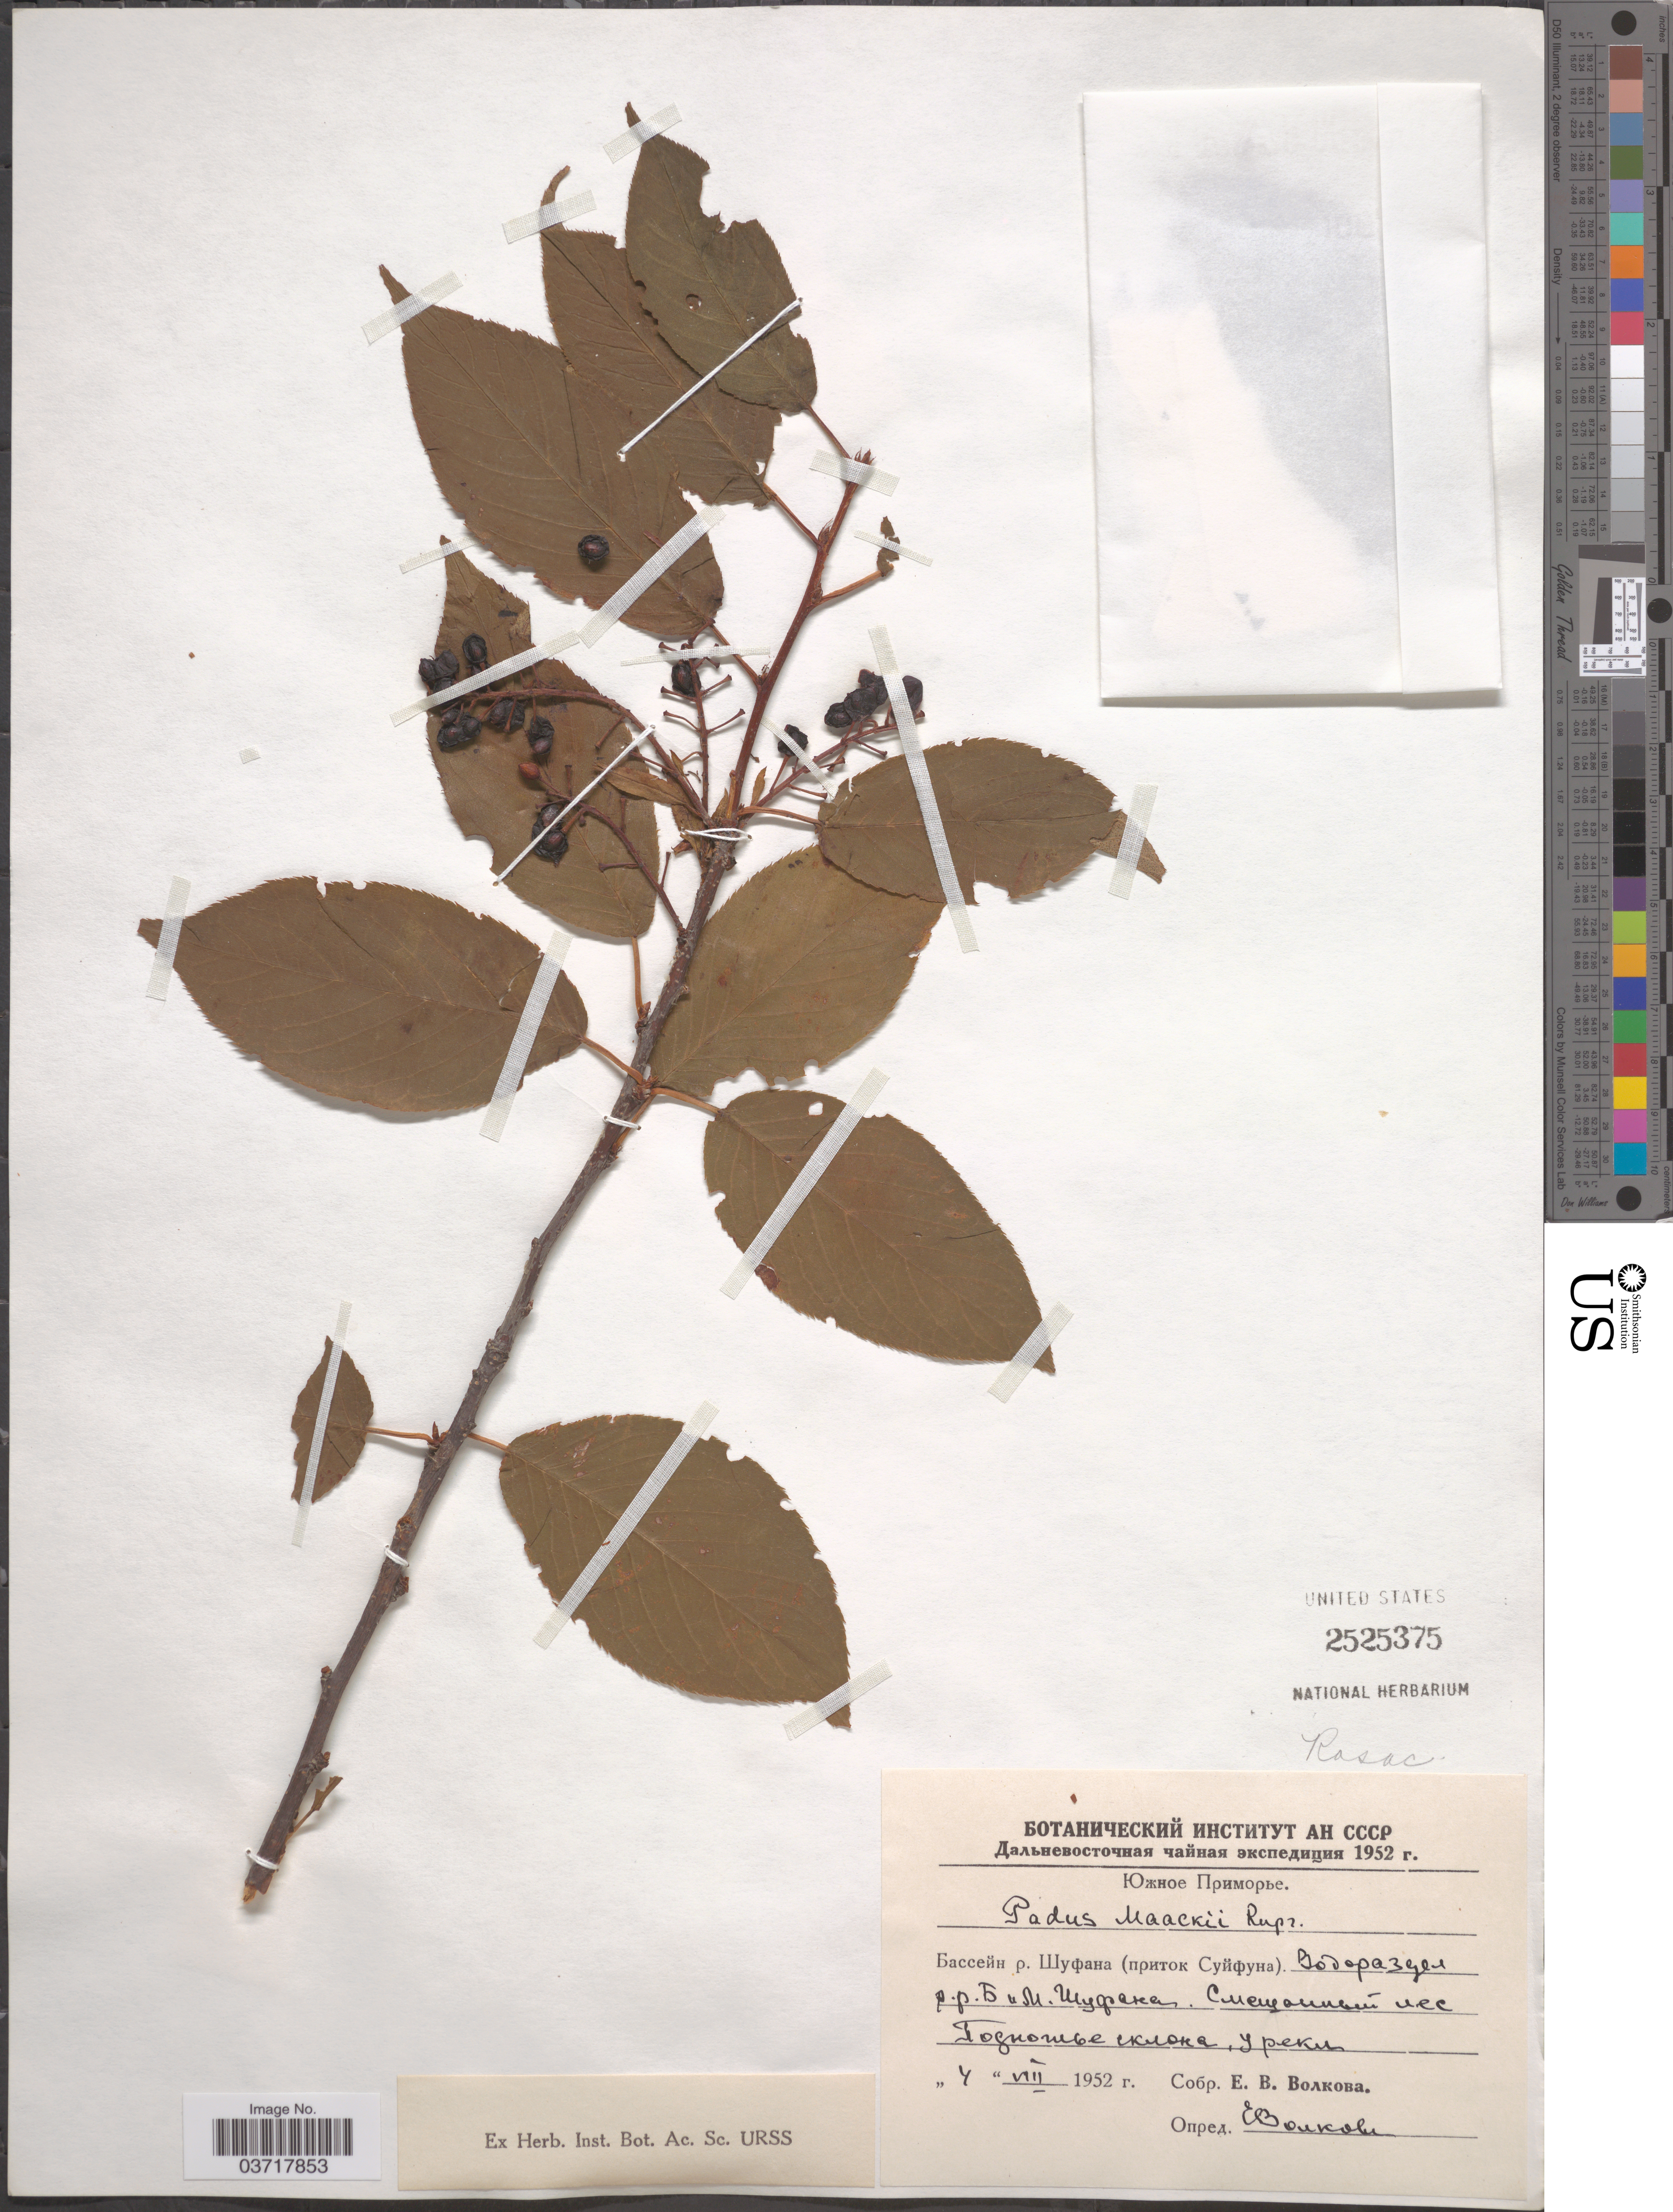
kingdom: Plantae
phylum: Tracheophyta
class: Magnoliopsida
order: Rosales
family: Rosaceae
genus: Prunus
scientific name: Prunus maackii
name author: Rupr.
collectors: X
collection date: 1952-08-04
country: Russian Federation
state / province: Primorsky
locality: Basin of River Shufan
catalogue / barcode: US 2525375